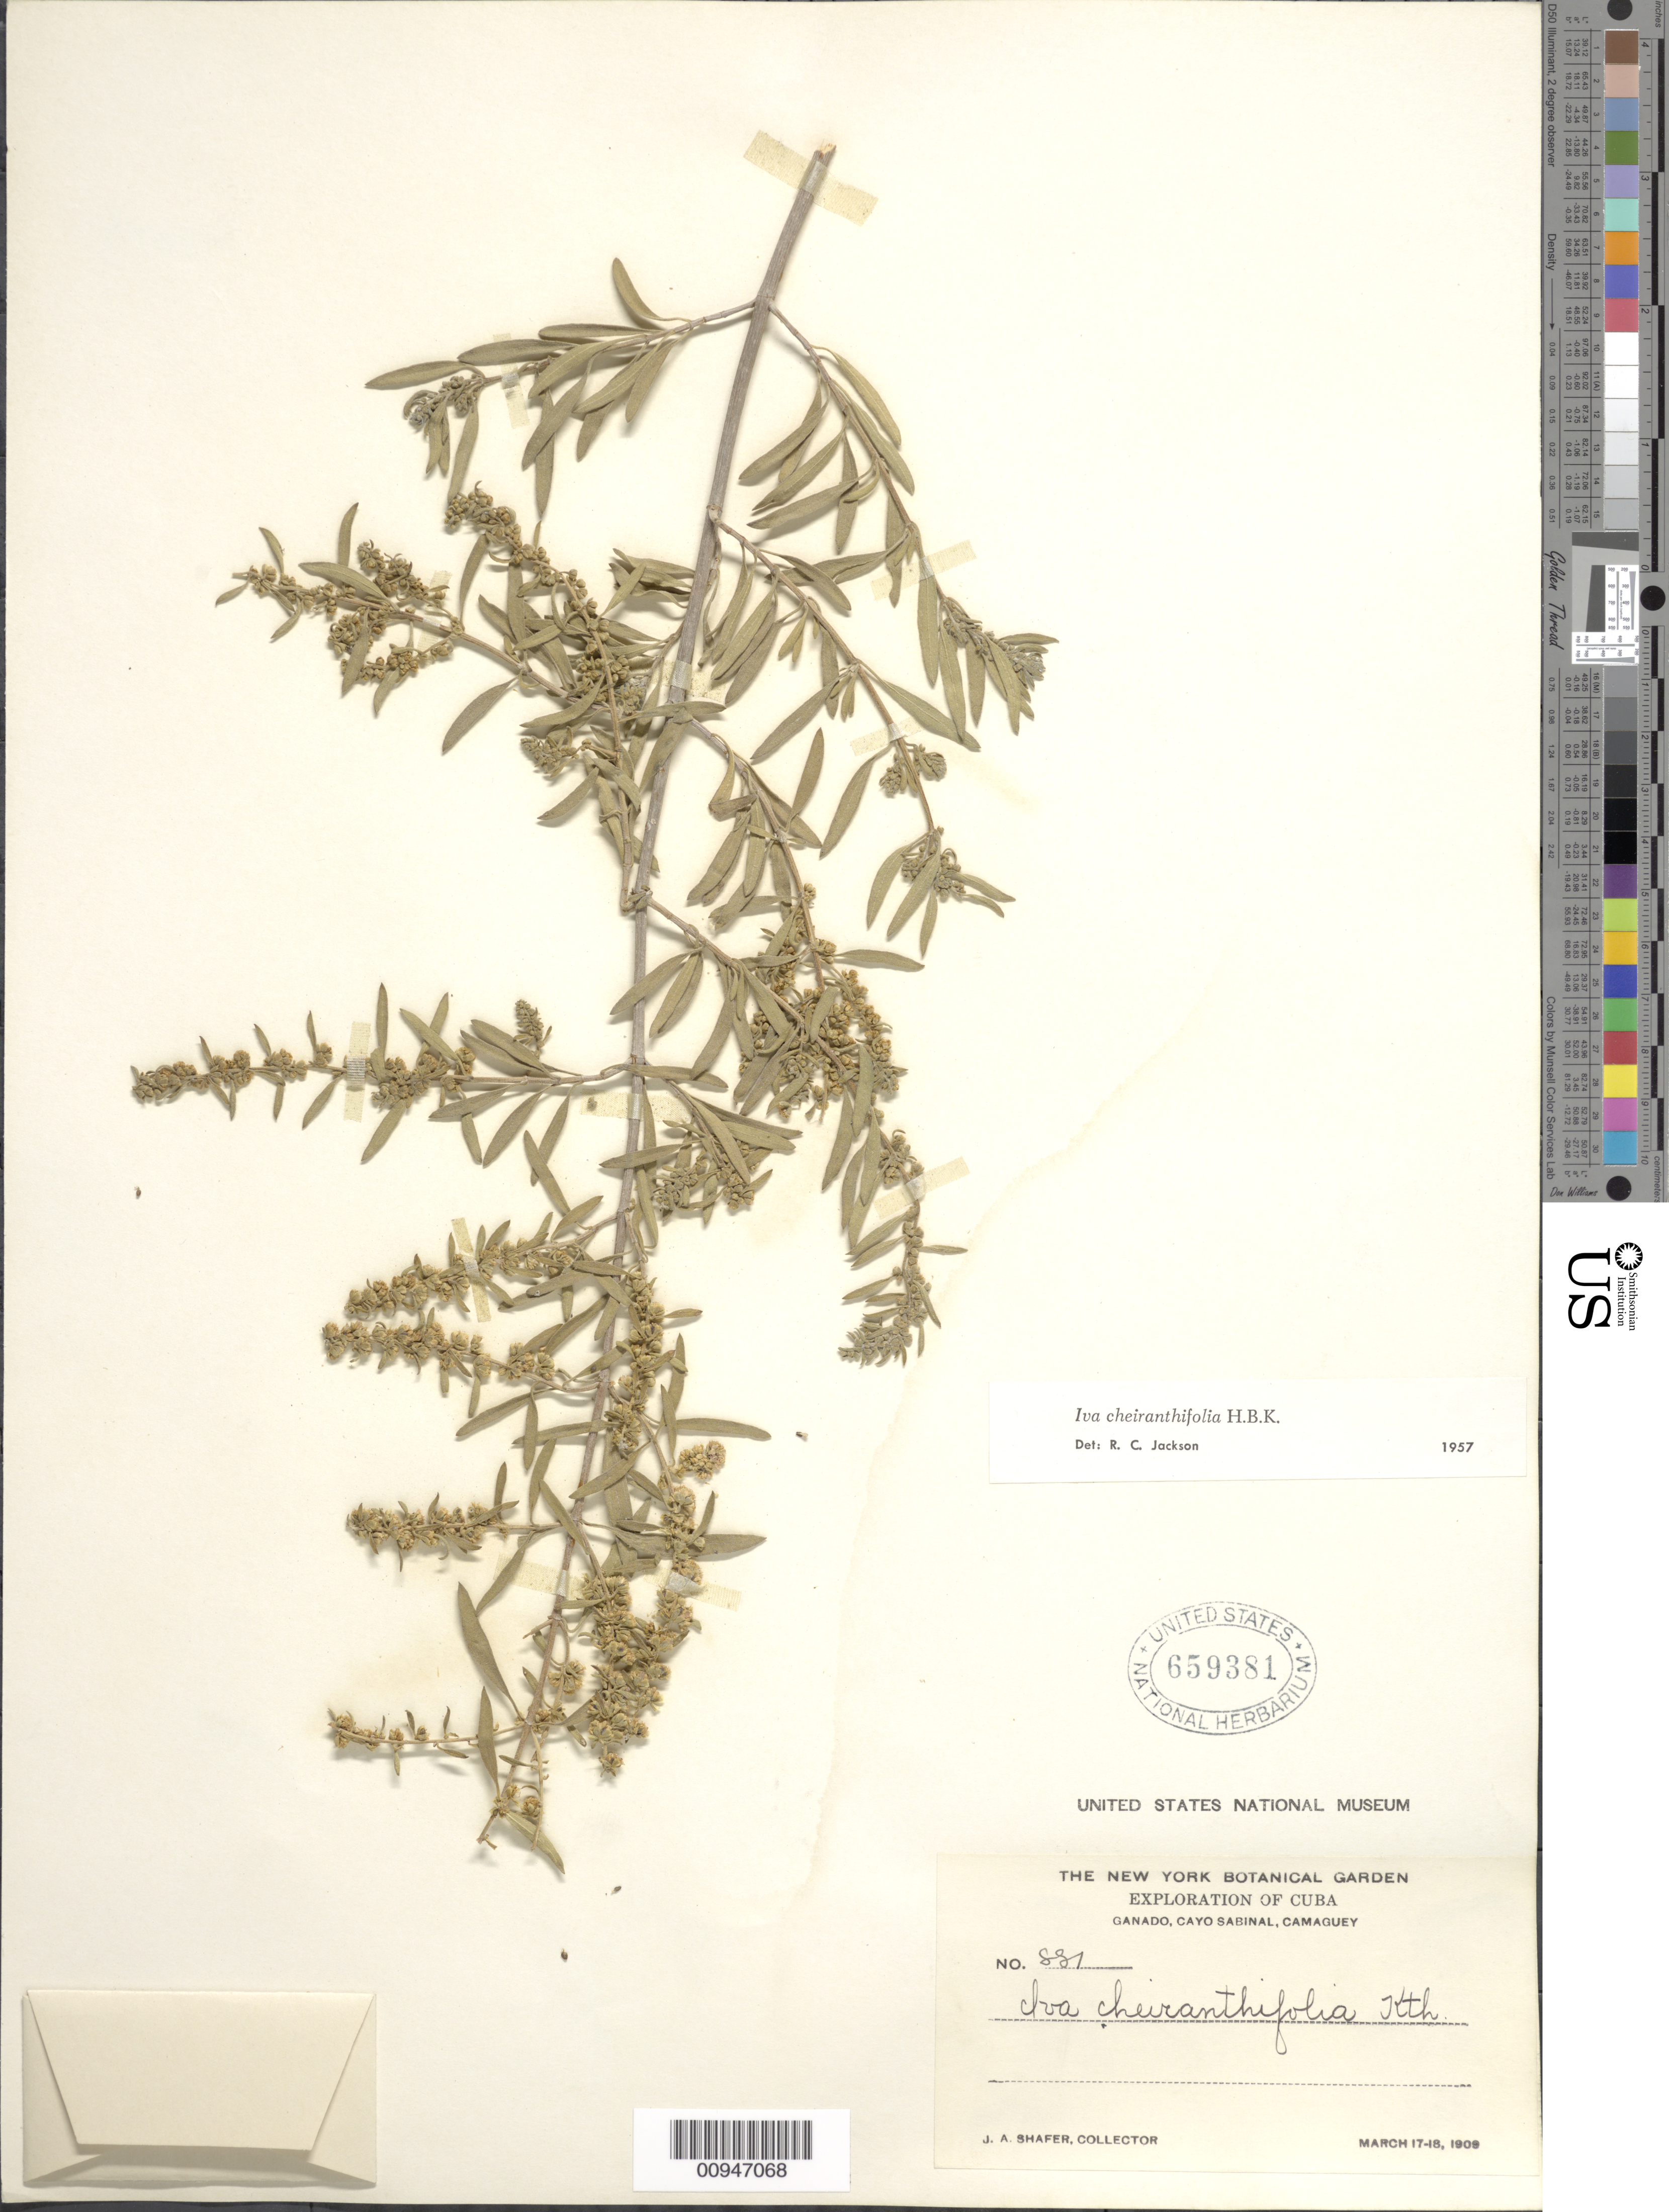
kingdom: Plantae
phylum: Tracheophyta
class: Magnoliopsida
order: Asterales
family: Asteraceae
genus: Iva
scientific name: Iva cheiranthifolia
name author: Kunth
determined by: Jackson, R. C.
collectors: J. A. Shafer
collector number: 881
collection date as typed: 17 Mar 1909 to 18 Mar 1909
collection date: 1909-03-17/1909-03-18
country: Cuba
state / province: Camagüey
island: Cuba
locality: Ganado, Cayo Sabinal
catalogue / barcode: US 659381